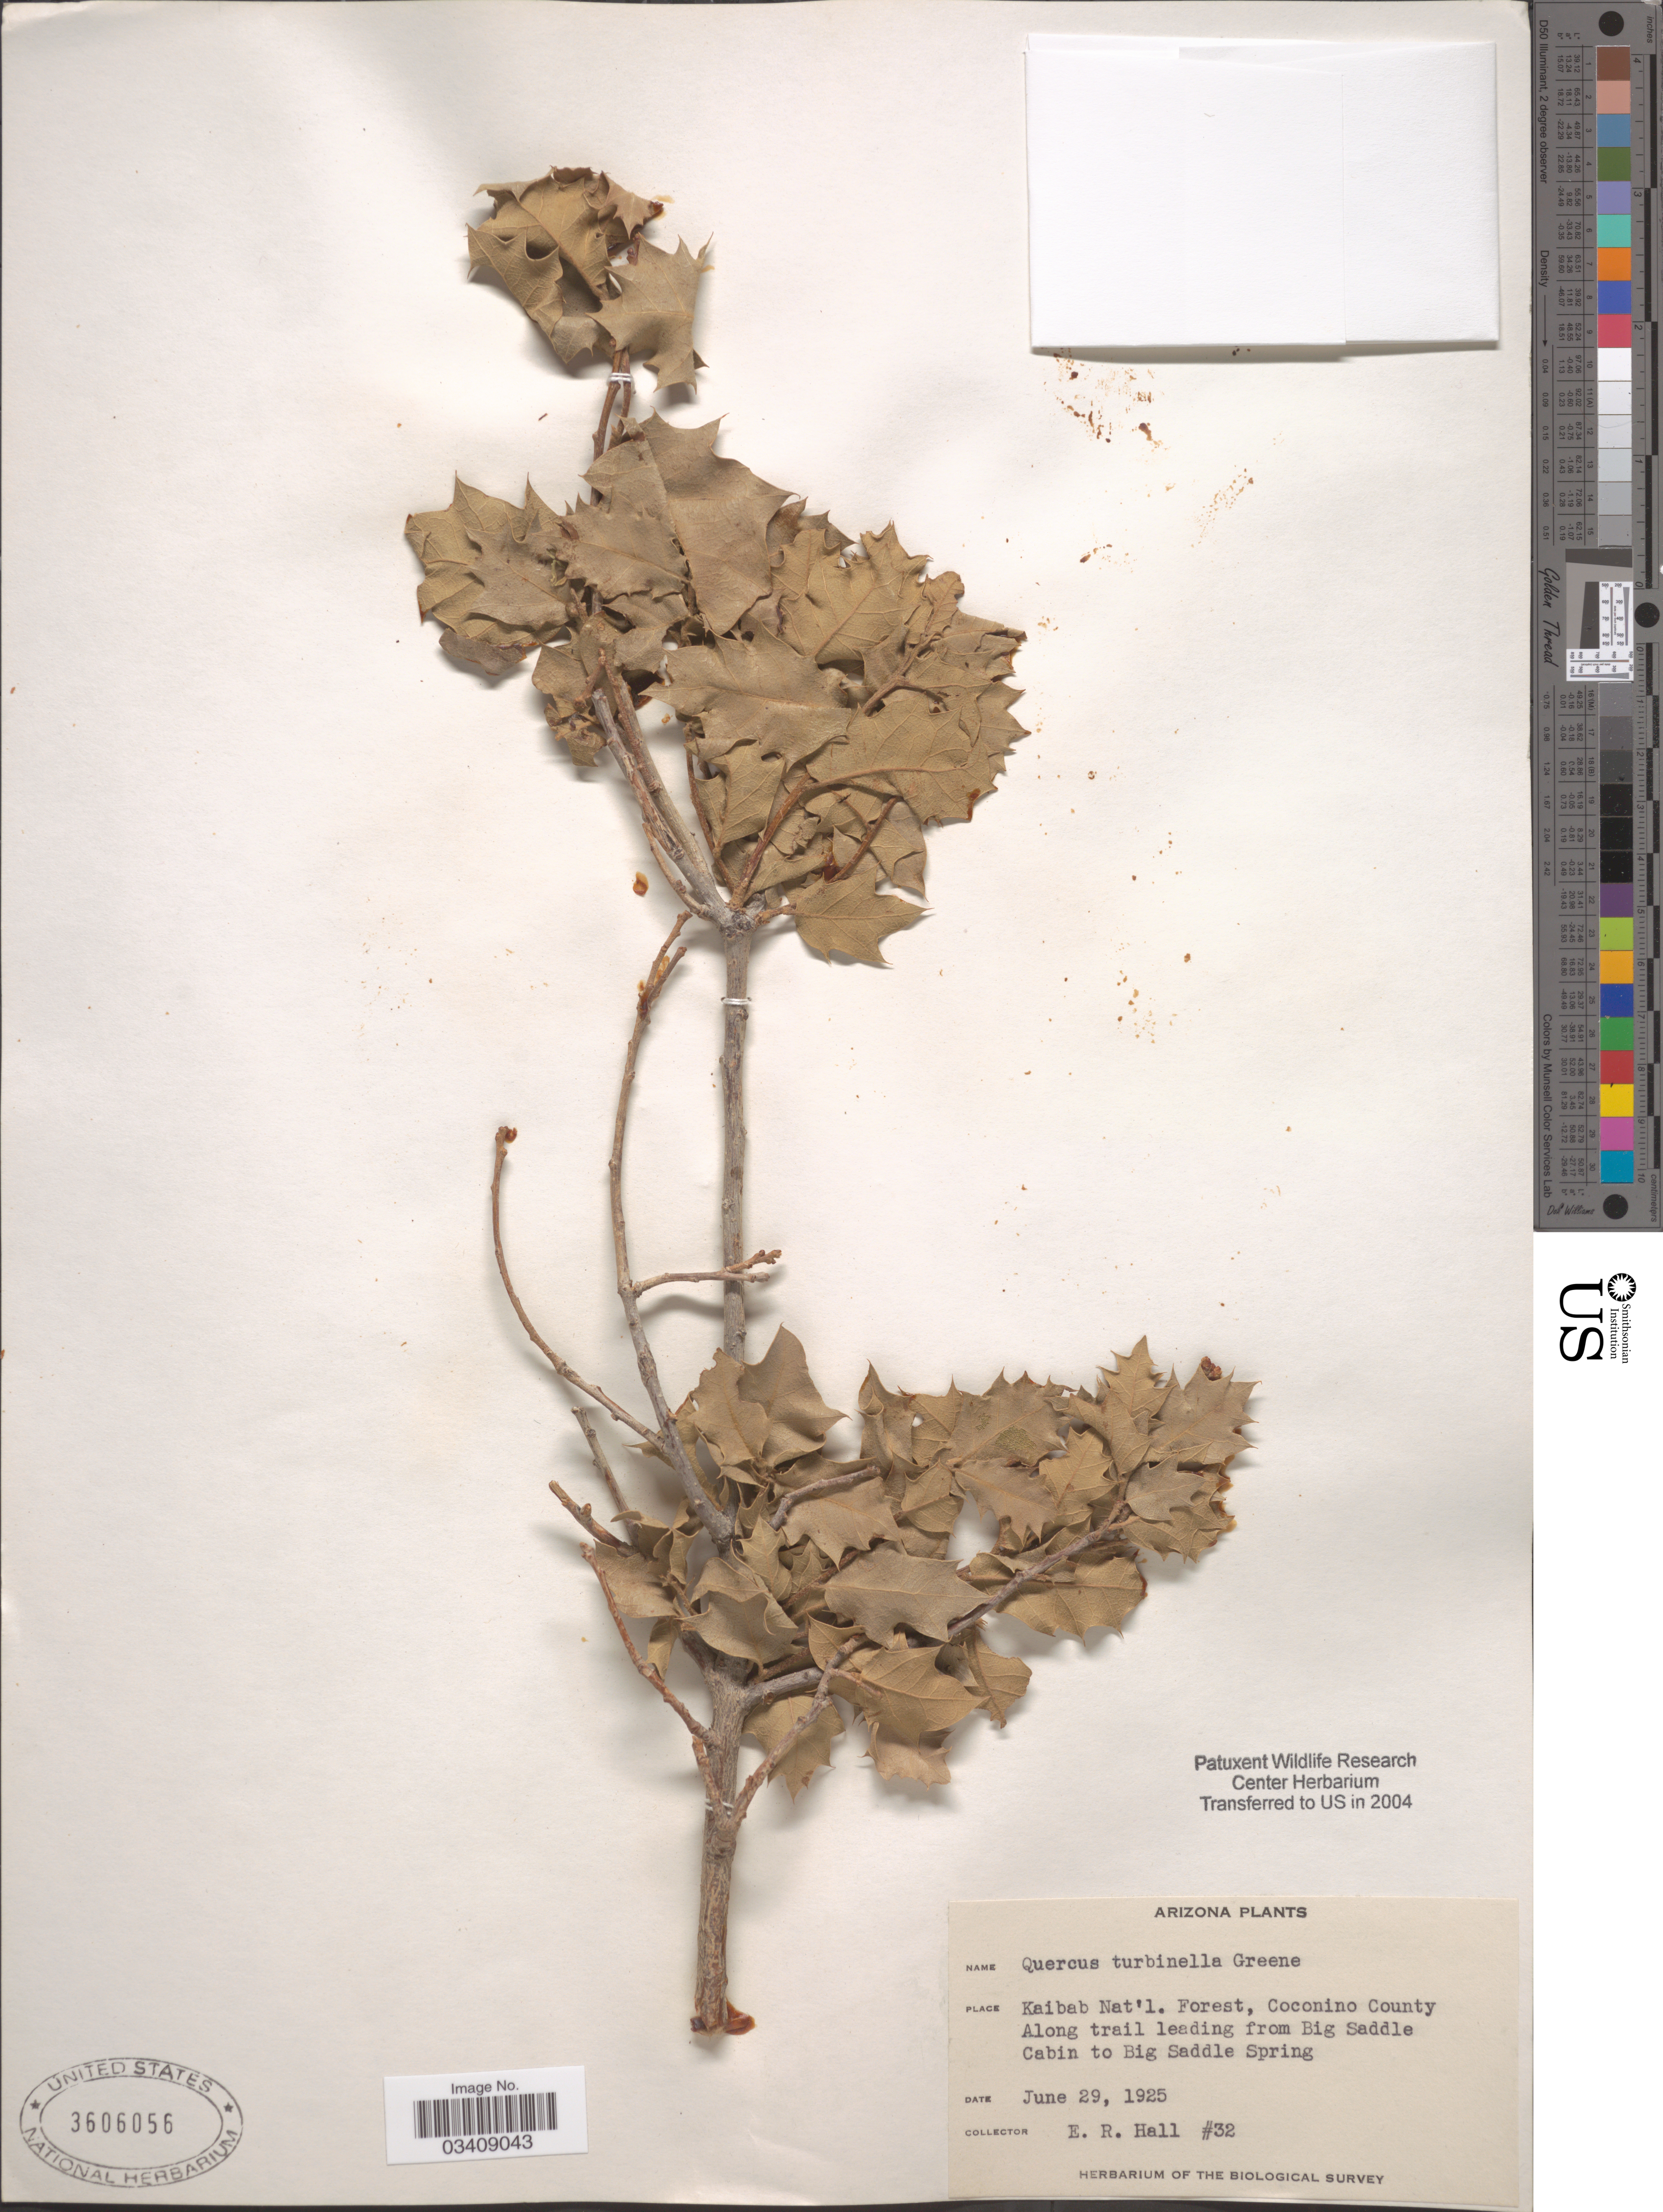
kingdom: Plantae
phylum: Tracheophyta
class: Magnoliopsida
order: Fagales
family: Fagaceae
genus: Quercus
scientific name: Quercus turbinella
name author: Greene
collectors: E. Hall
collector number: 32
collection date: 1925-06-29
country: United States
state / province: Arizona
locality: Kaibab Nat'l. Forest, Coconino County. Along trail leading from Big Saddle Cabin to Big Saddle Spring.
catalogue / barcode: US 3606056